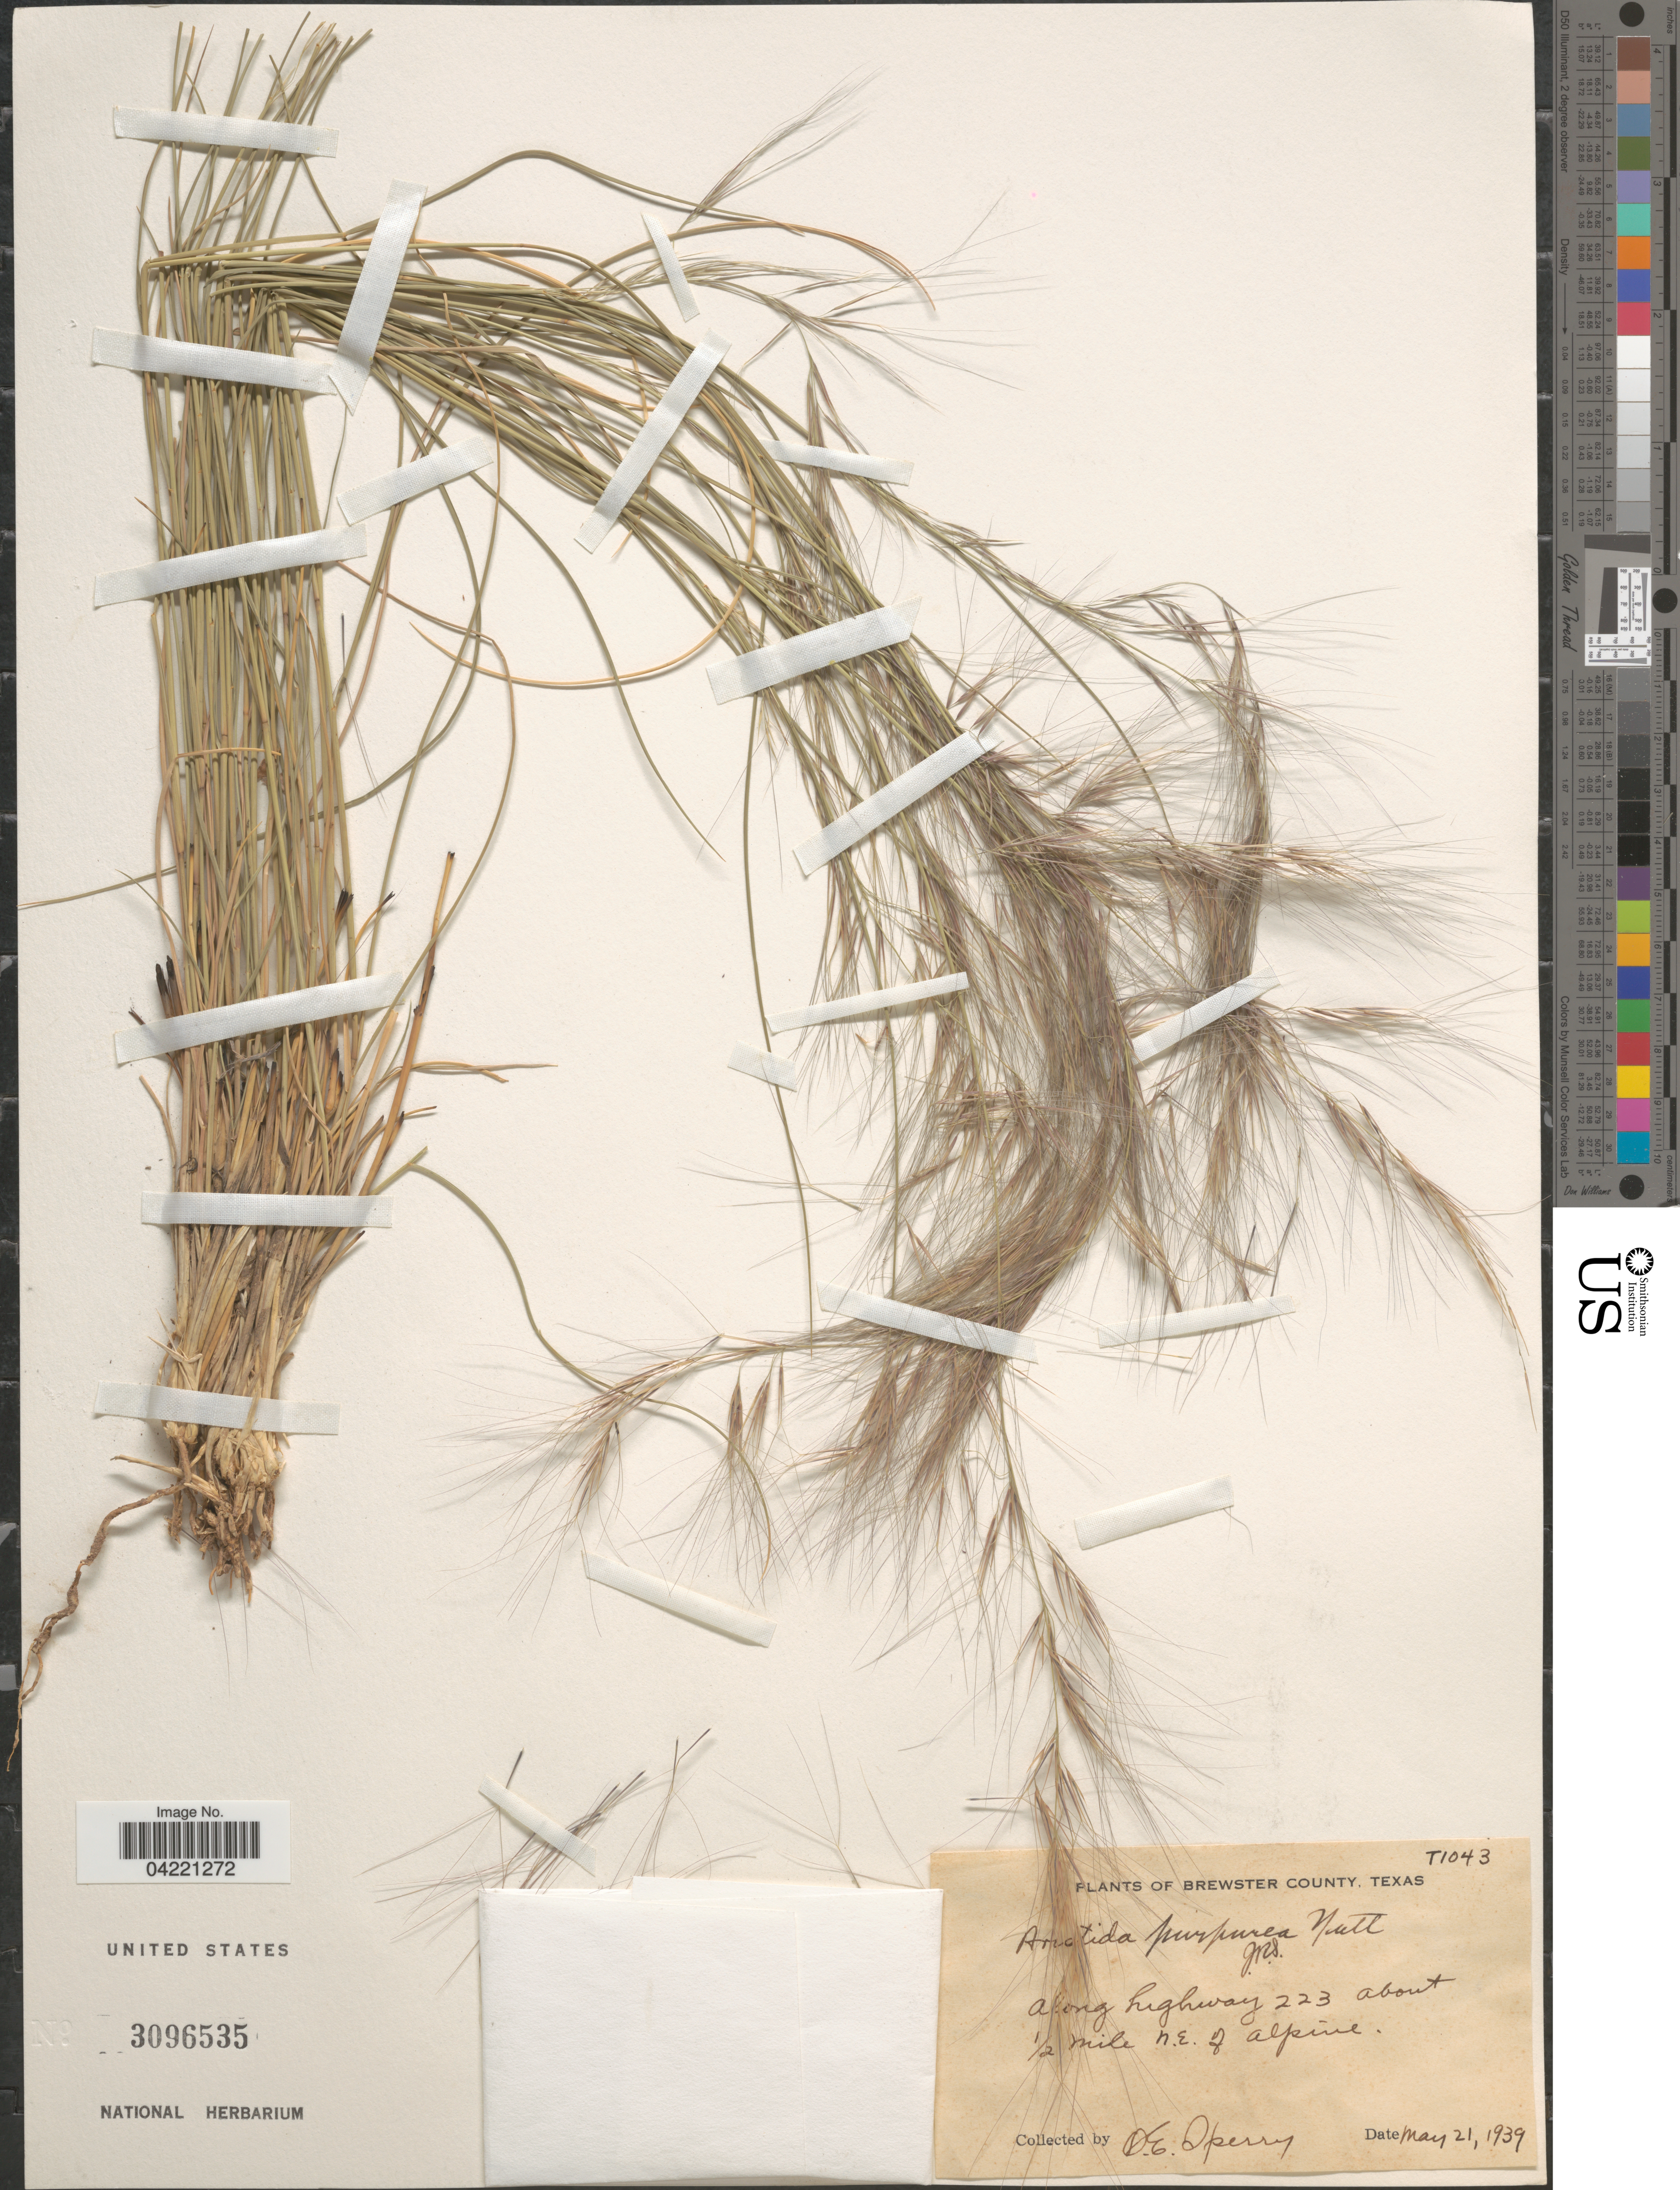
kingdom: Plantae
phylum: Tracheophyta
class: Liliopsida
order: Poales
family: Poaceae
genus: Aristida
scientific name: Aristida purpurascens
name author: Poir.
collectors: O. E. Sperry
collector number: T1043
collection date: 1939-05-21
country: United States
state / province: Texas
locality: Brewster County. Along highway 223 about ½ mile N.E. of alpine.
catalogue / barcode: US 3096535